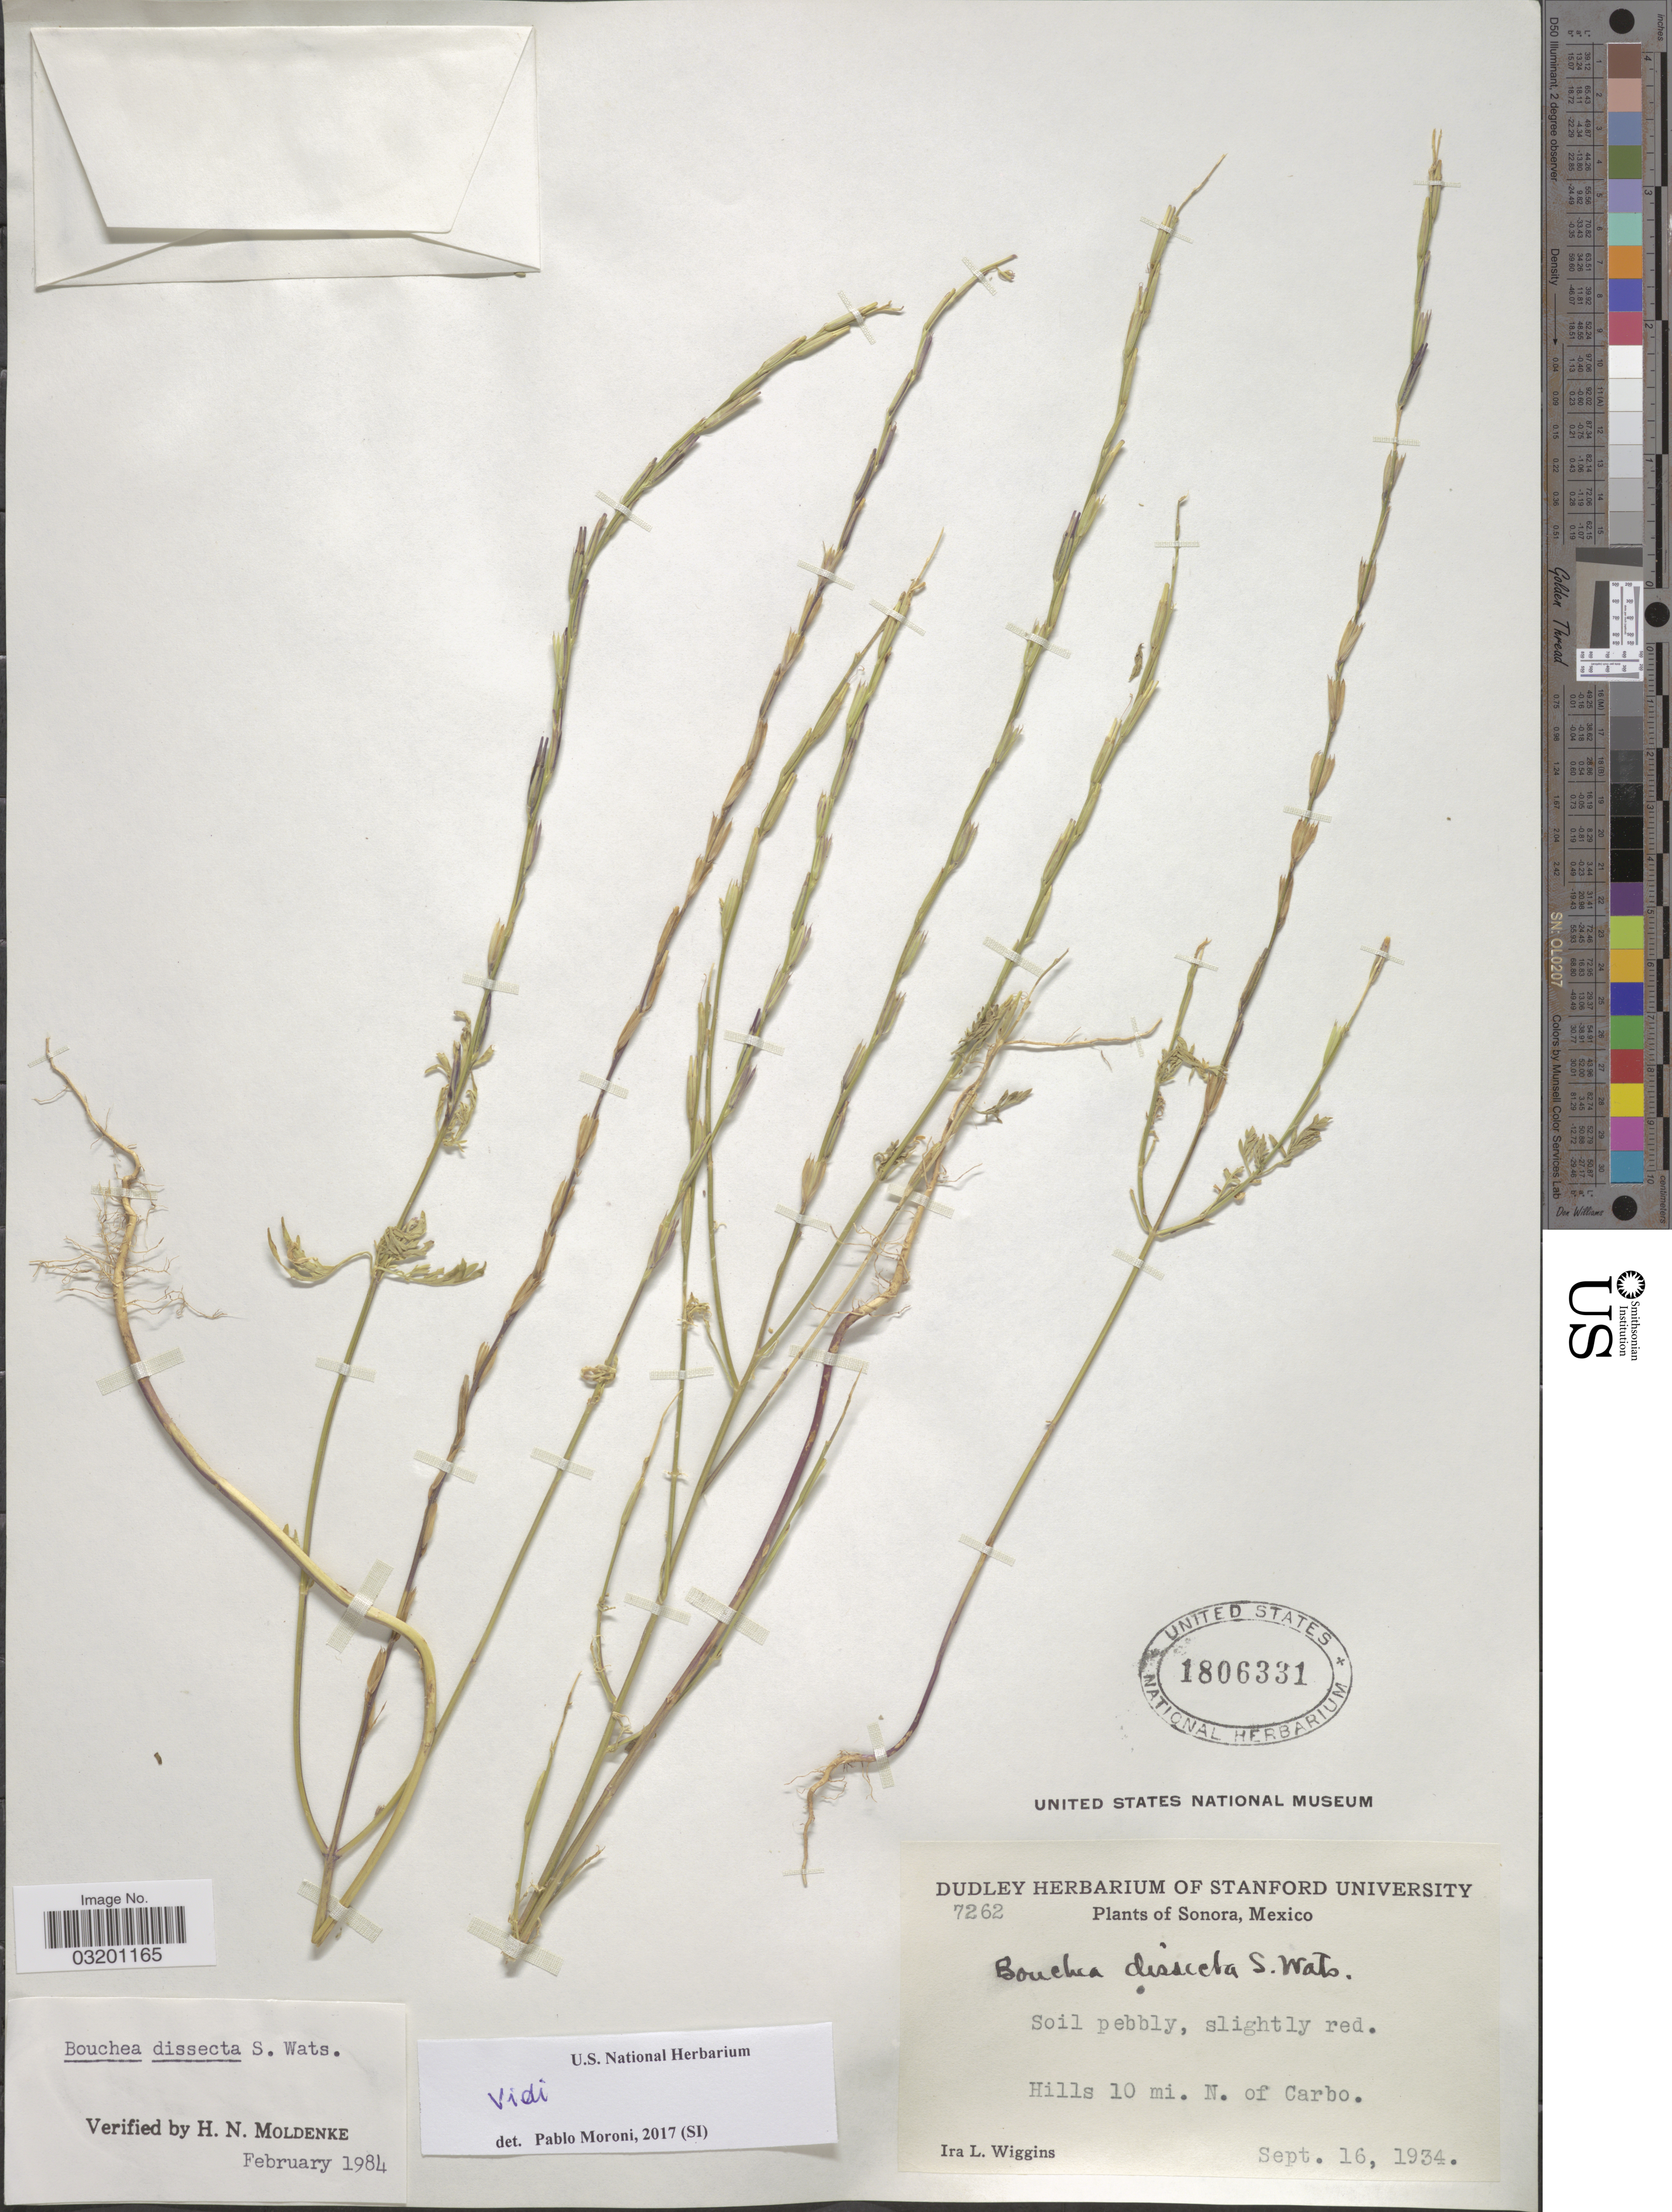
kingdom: Plantae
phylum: Tracheophyta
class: Magnoliopsida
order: Lamiales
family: Verbenaceae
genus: Bouchea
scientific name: Bouchea dissecta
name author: S. Watson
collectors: I. L. Wiggins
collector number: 7262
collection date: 1934-09-16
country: Mexico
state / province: Sonora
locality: Hills 10 mi. N. of Carbo.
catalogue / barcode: US 1806331